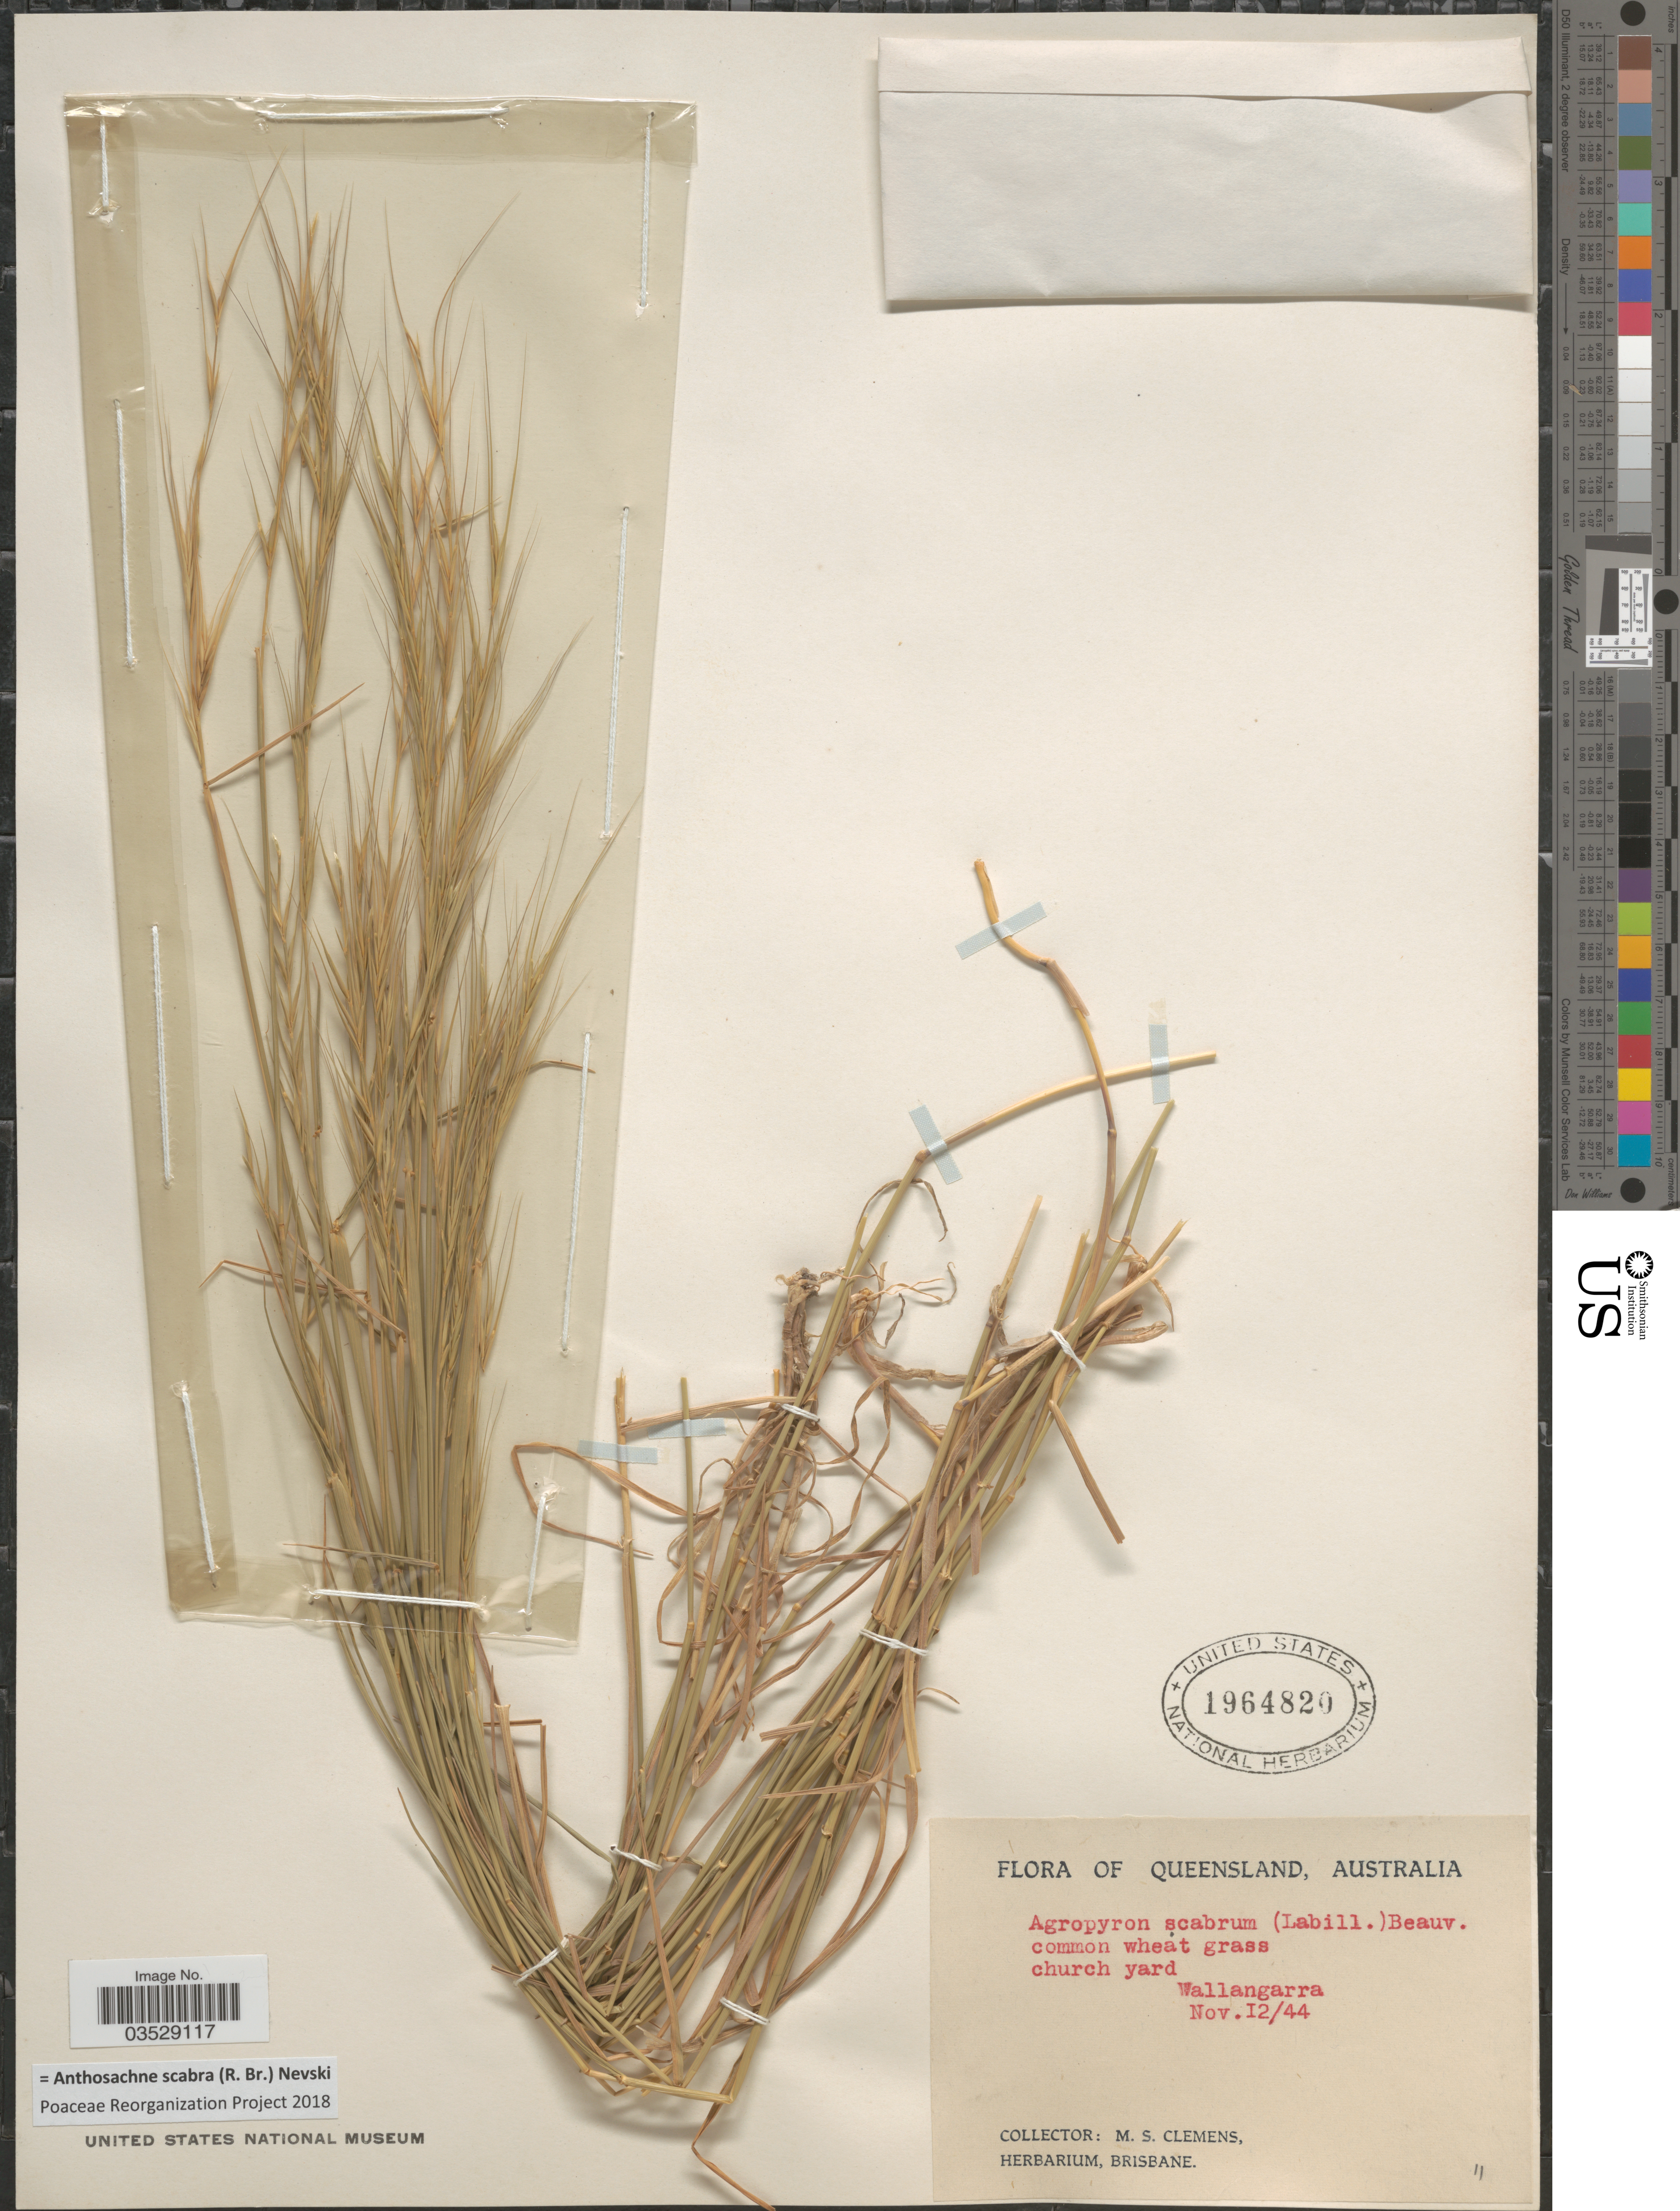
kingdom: Plantae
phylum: Tracheophyta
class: Liliopsida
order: Poales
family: Poaceae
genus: Anthosachne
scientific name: Anthosachne scabra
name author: (R. Br.) Nevski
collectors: M. S. Clemens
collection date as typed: Transcribed d/m/y: 12/11/44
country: Australia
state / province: Queensland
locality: Wallangarra.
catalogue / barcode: US 1964820